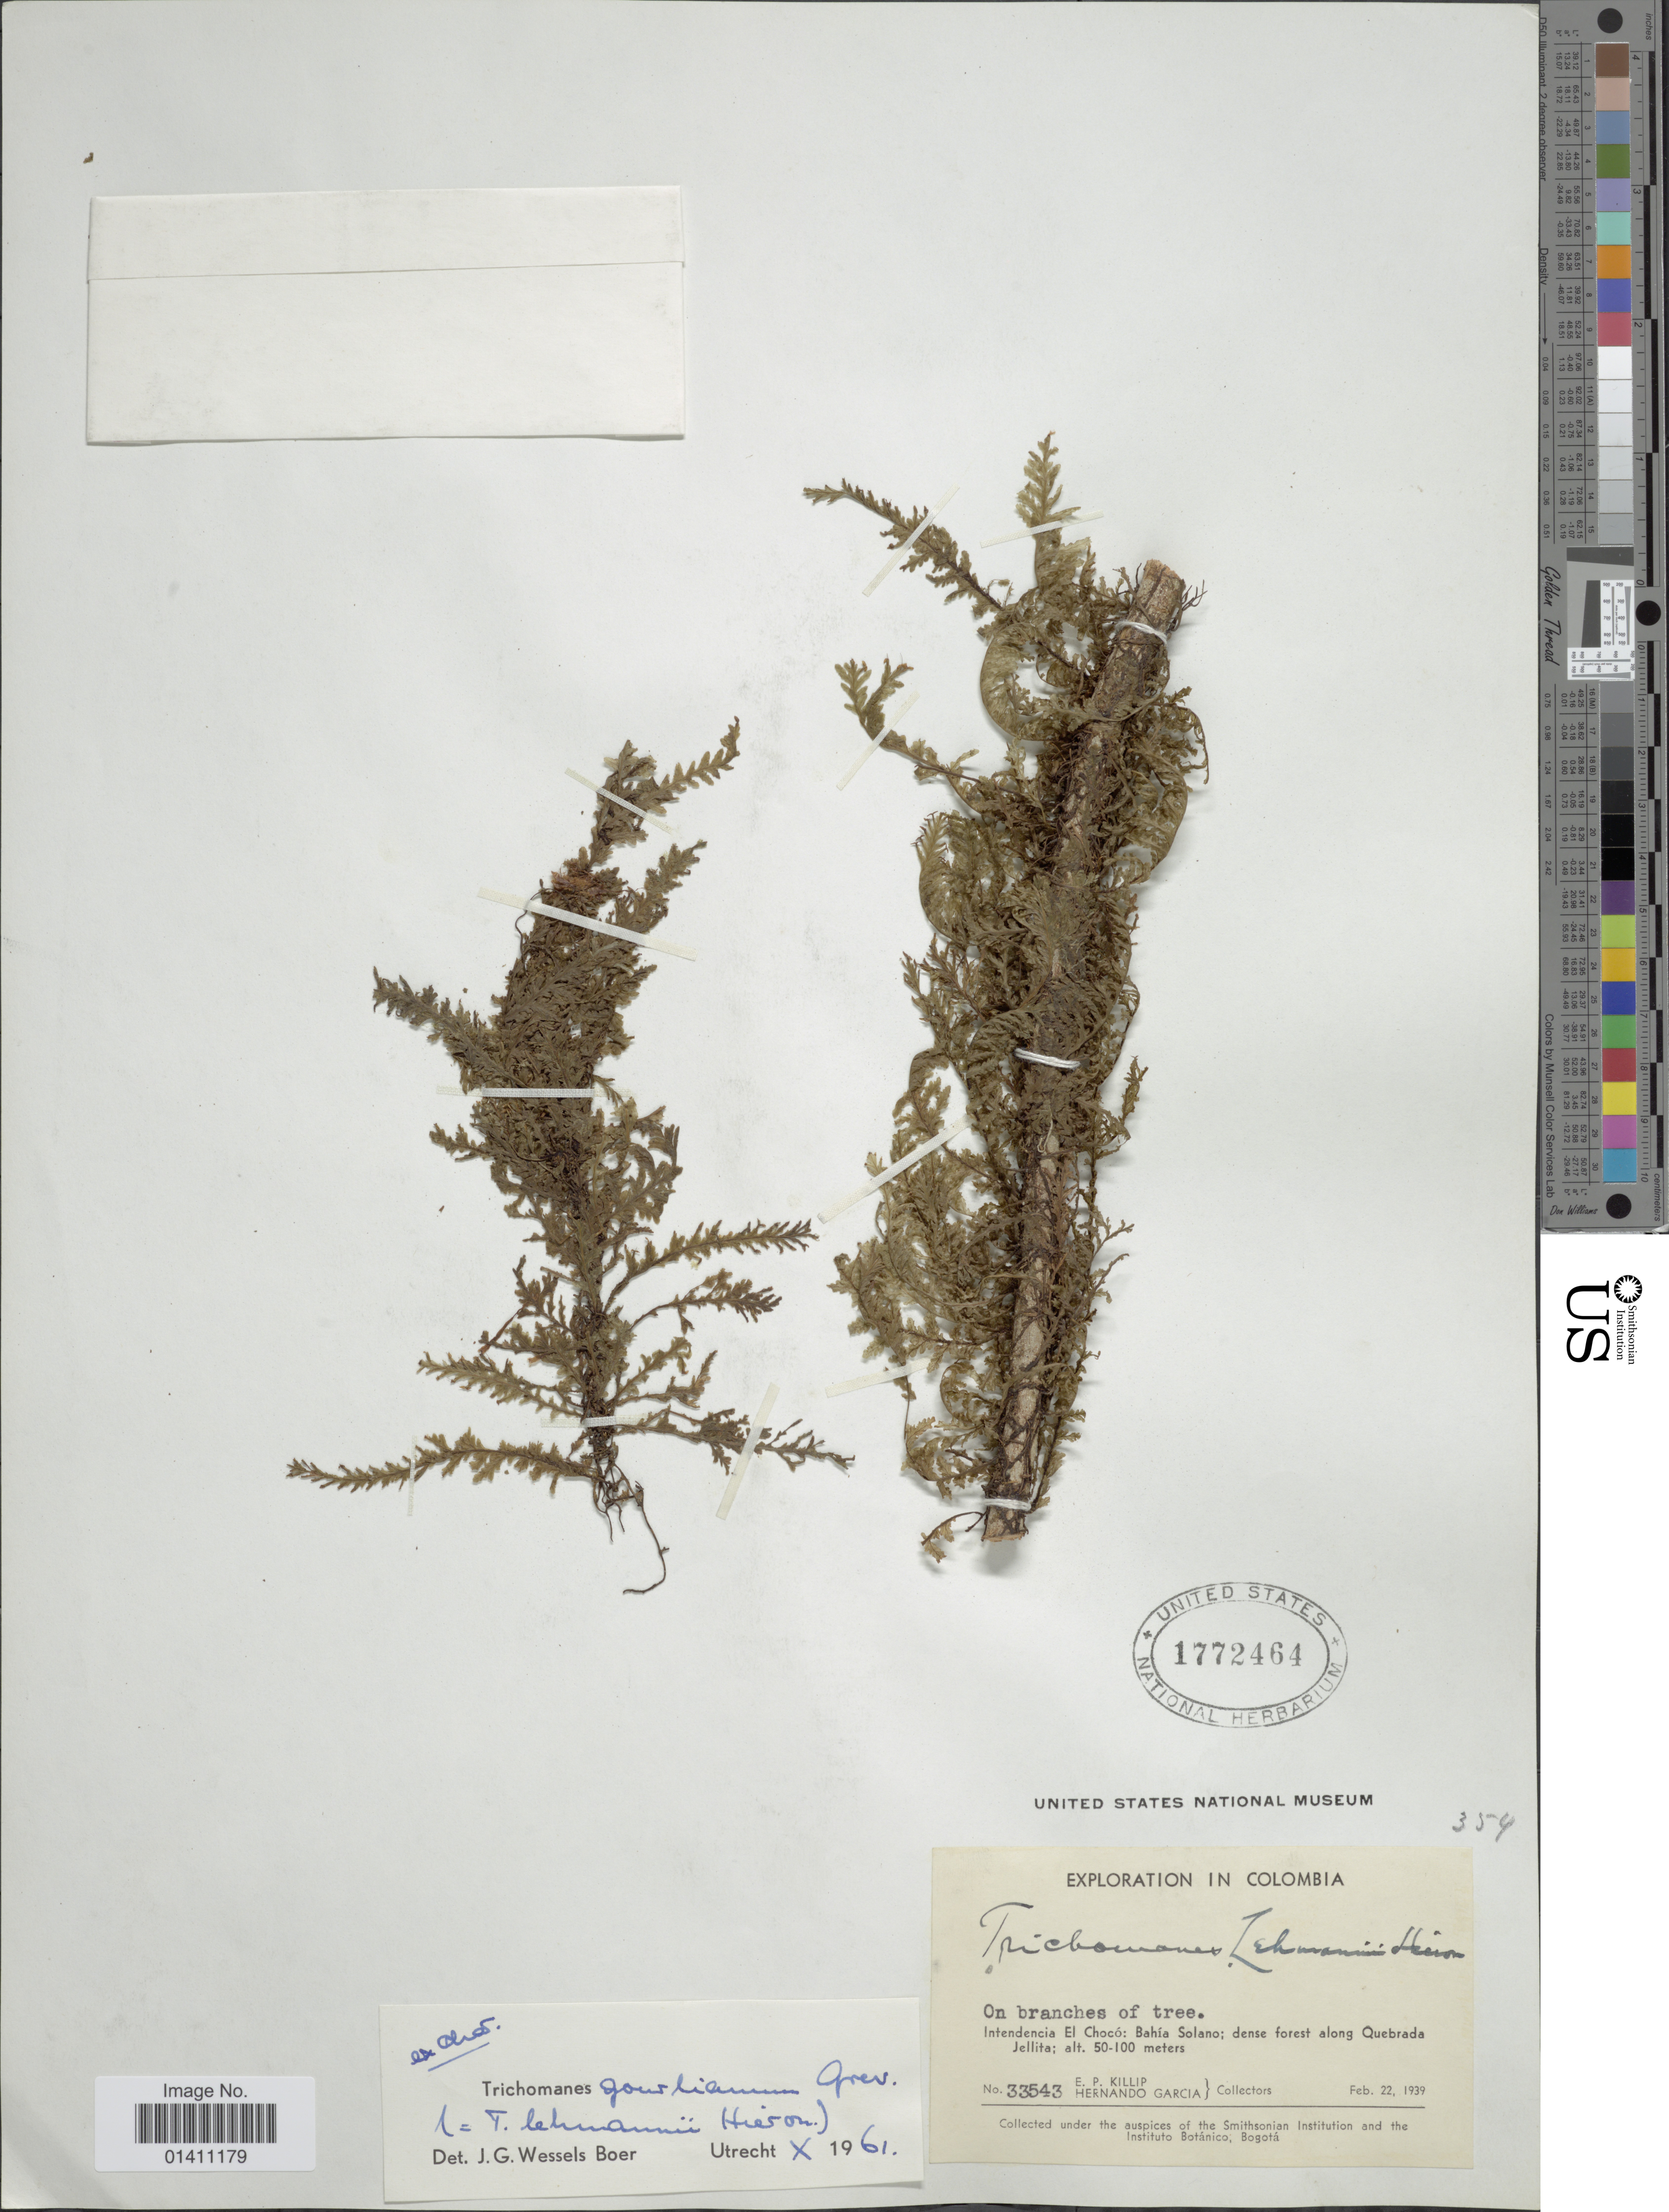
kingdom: Plantae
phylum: Tracheophyta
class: Polypodiopsida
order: Hymenophyllales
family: Hymenophyllaceae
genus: Didymoglossum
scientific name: Didymoglossum gourlianum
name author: (Grev. ex J. Sm.) Pic. Serm.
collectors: E. P. Killip & H. Garcia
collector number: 33543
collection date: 1939-02-22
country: Colombia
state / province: Chocó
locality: Intendencia El Choco: Bahia Solano; dense forest along Quebrada Jellita.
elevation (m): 50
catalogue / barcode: US 1772464